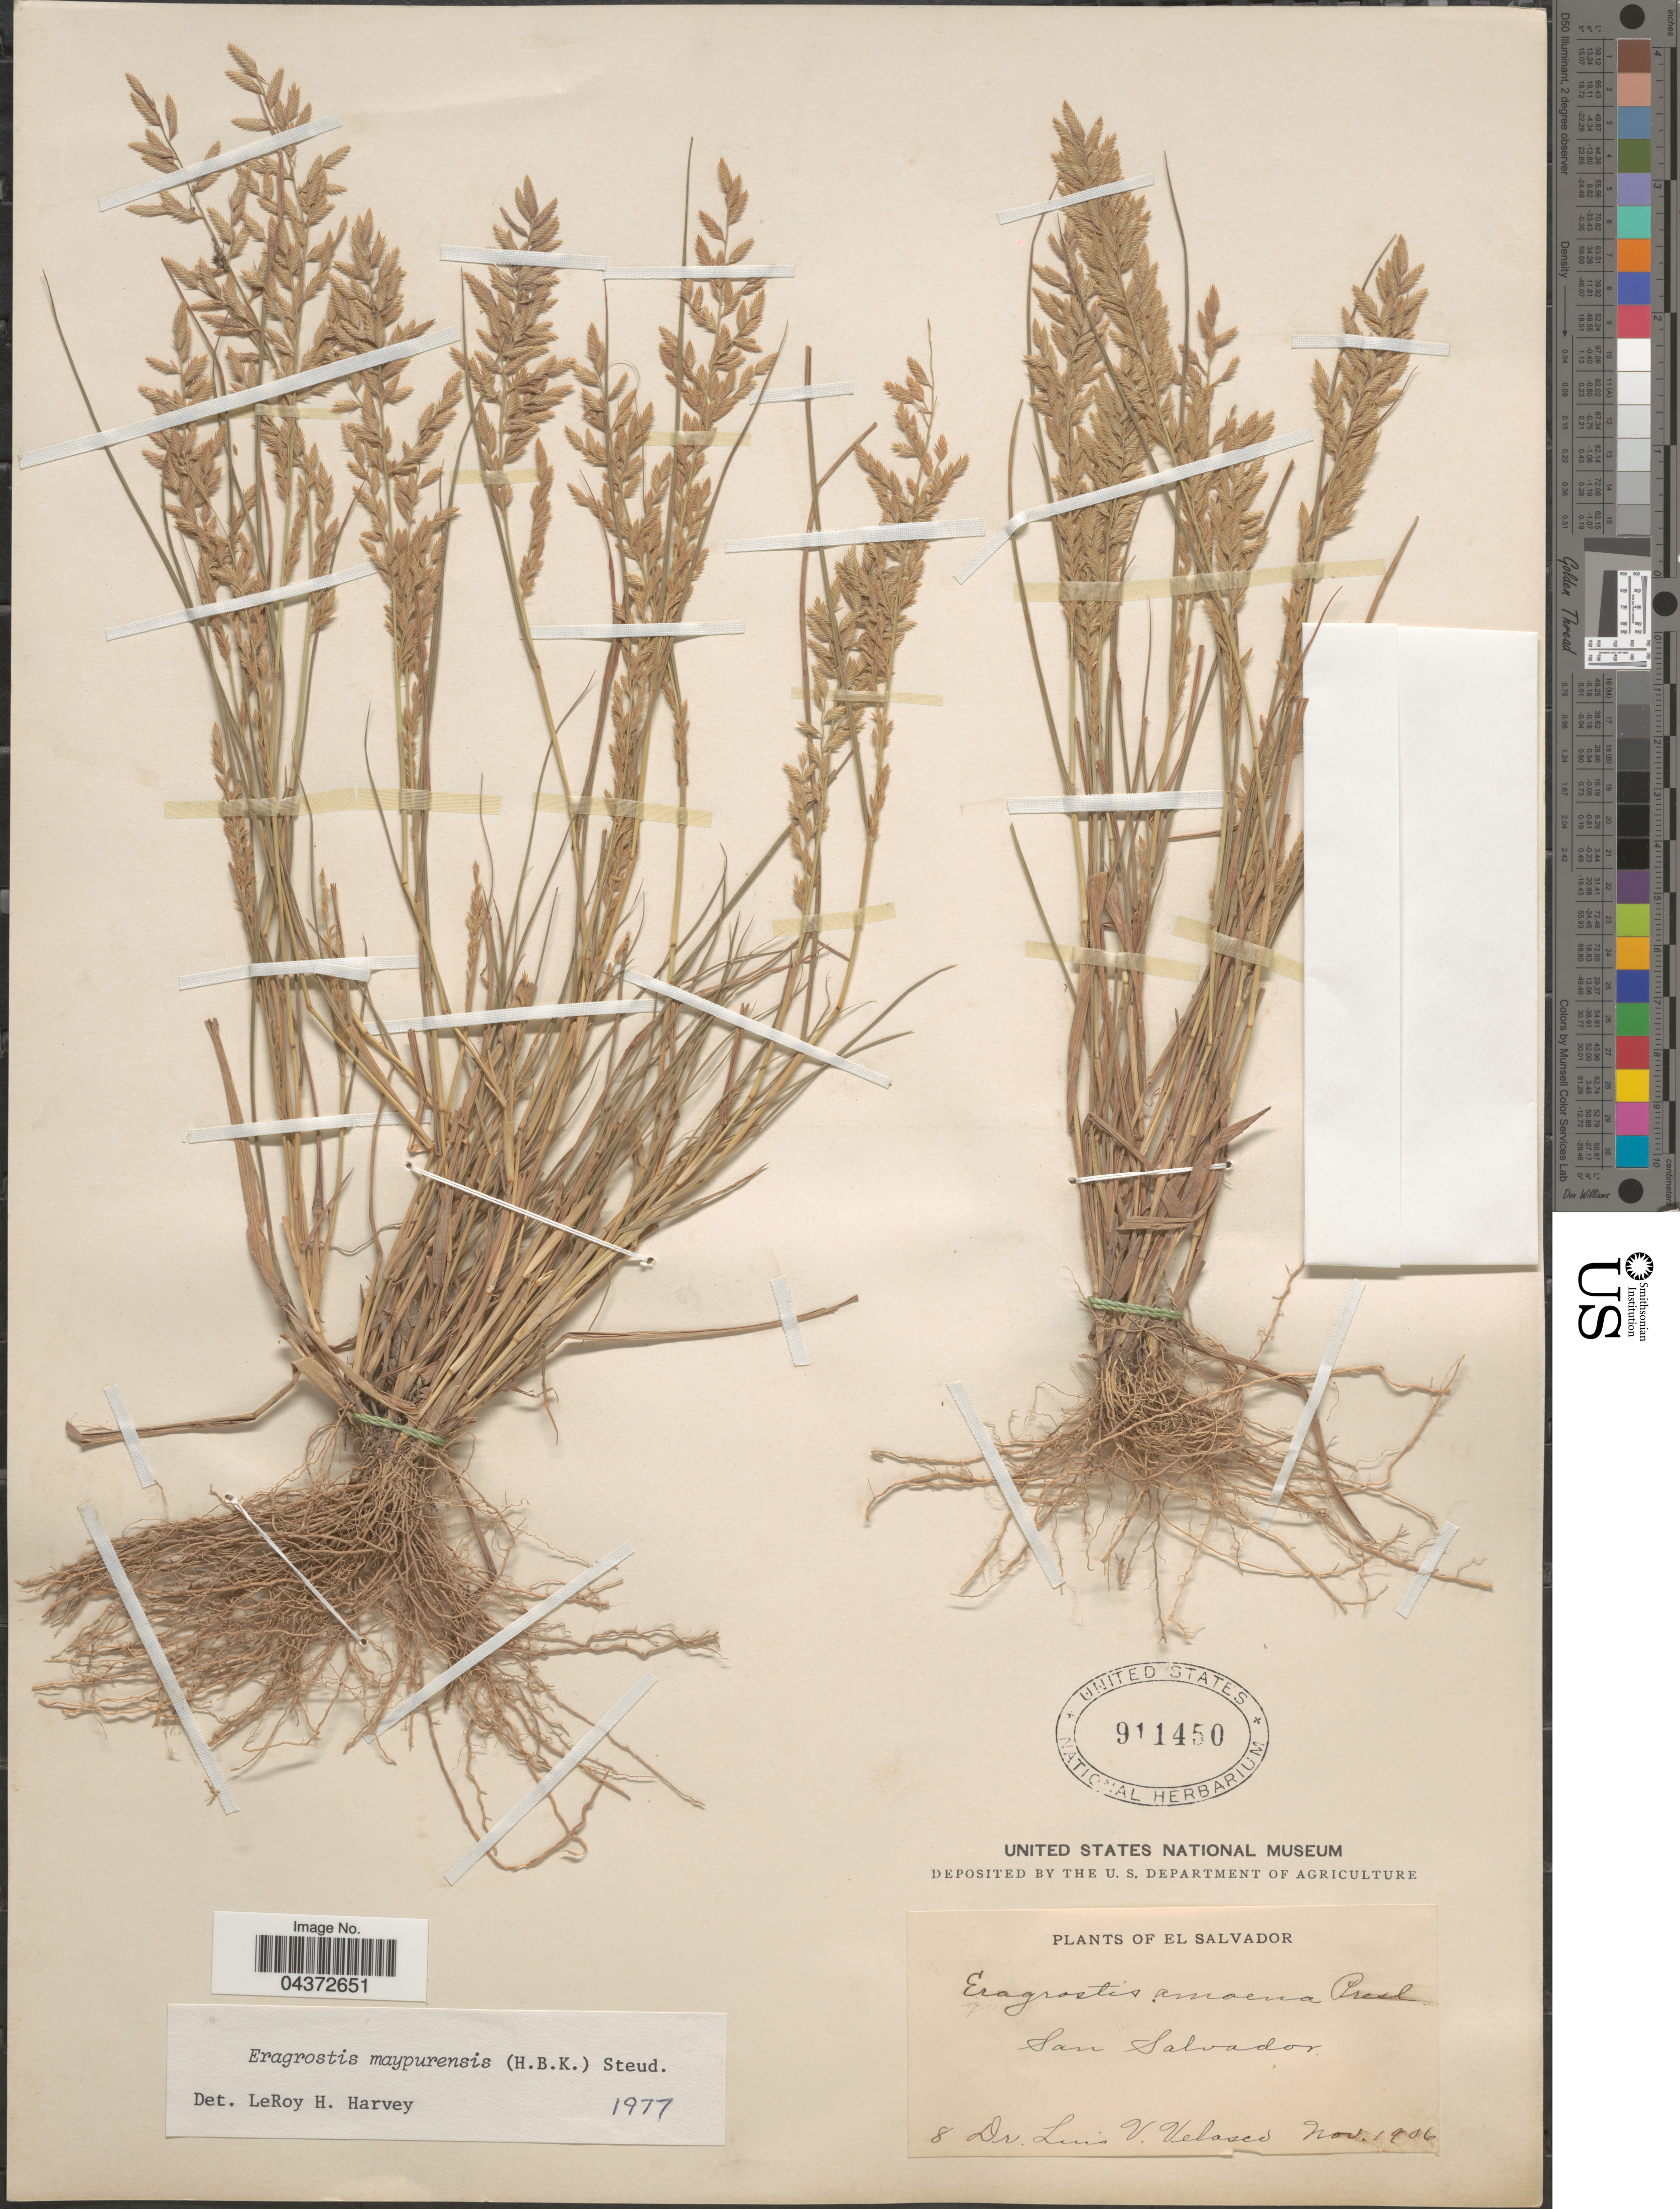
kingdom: Plantae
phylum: Tracheophyta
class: Liliopsida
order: Poales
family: Poaceae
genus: Eragrostis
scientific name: Eragrostis maypurensis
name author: (Kunth) Steud.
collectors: L. Velasco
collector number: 8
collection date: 1906-11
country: El Salvador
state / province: San Salvador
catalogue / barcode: US 911450